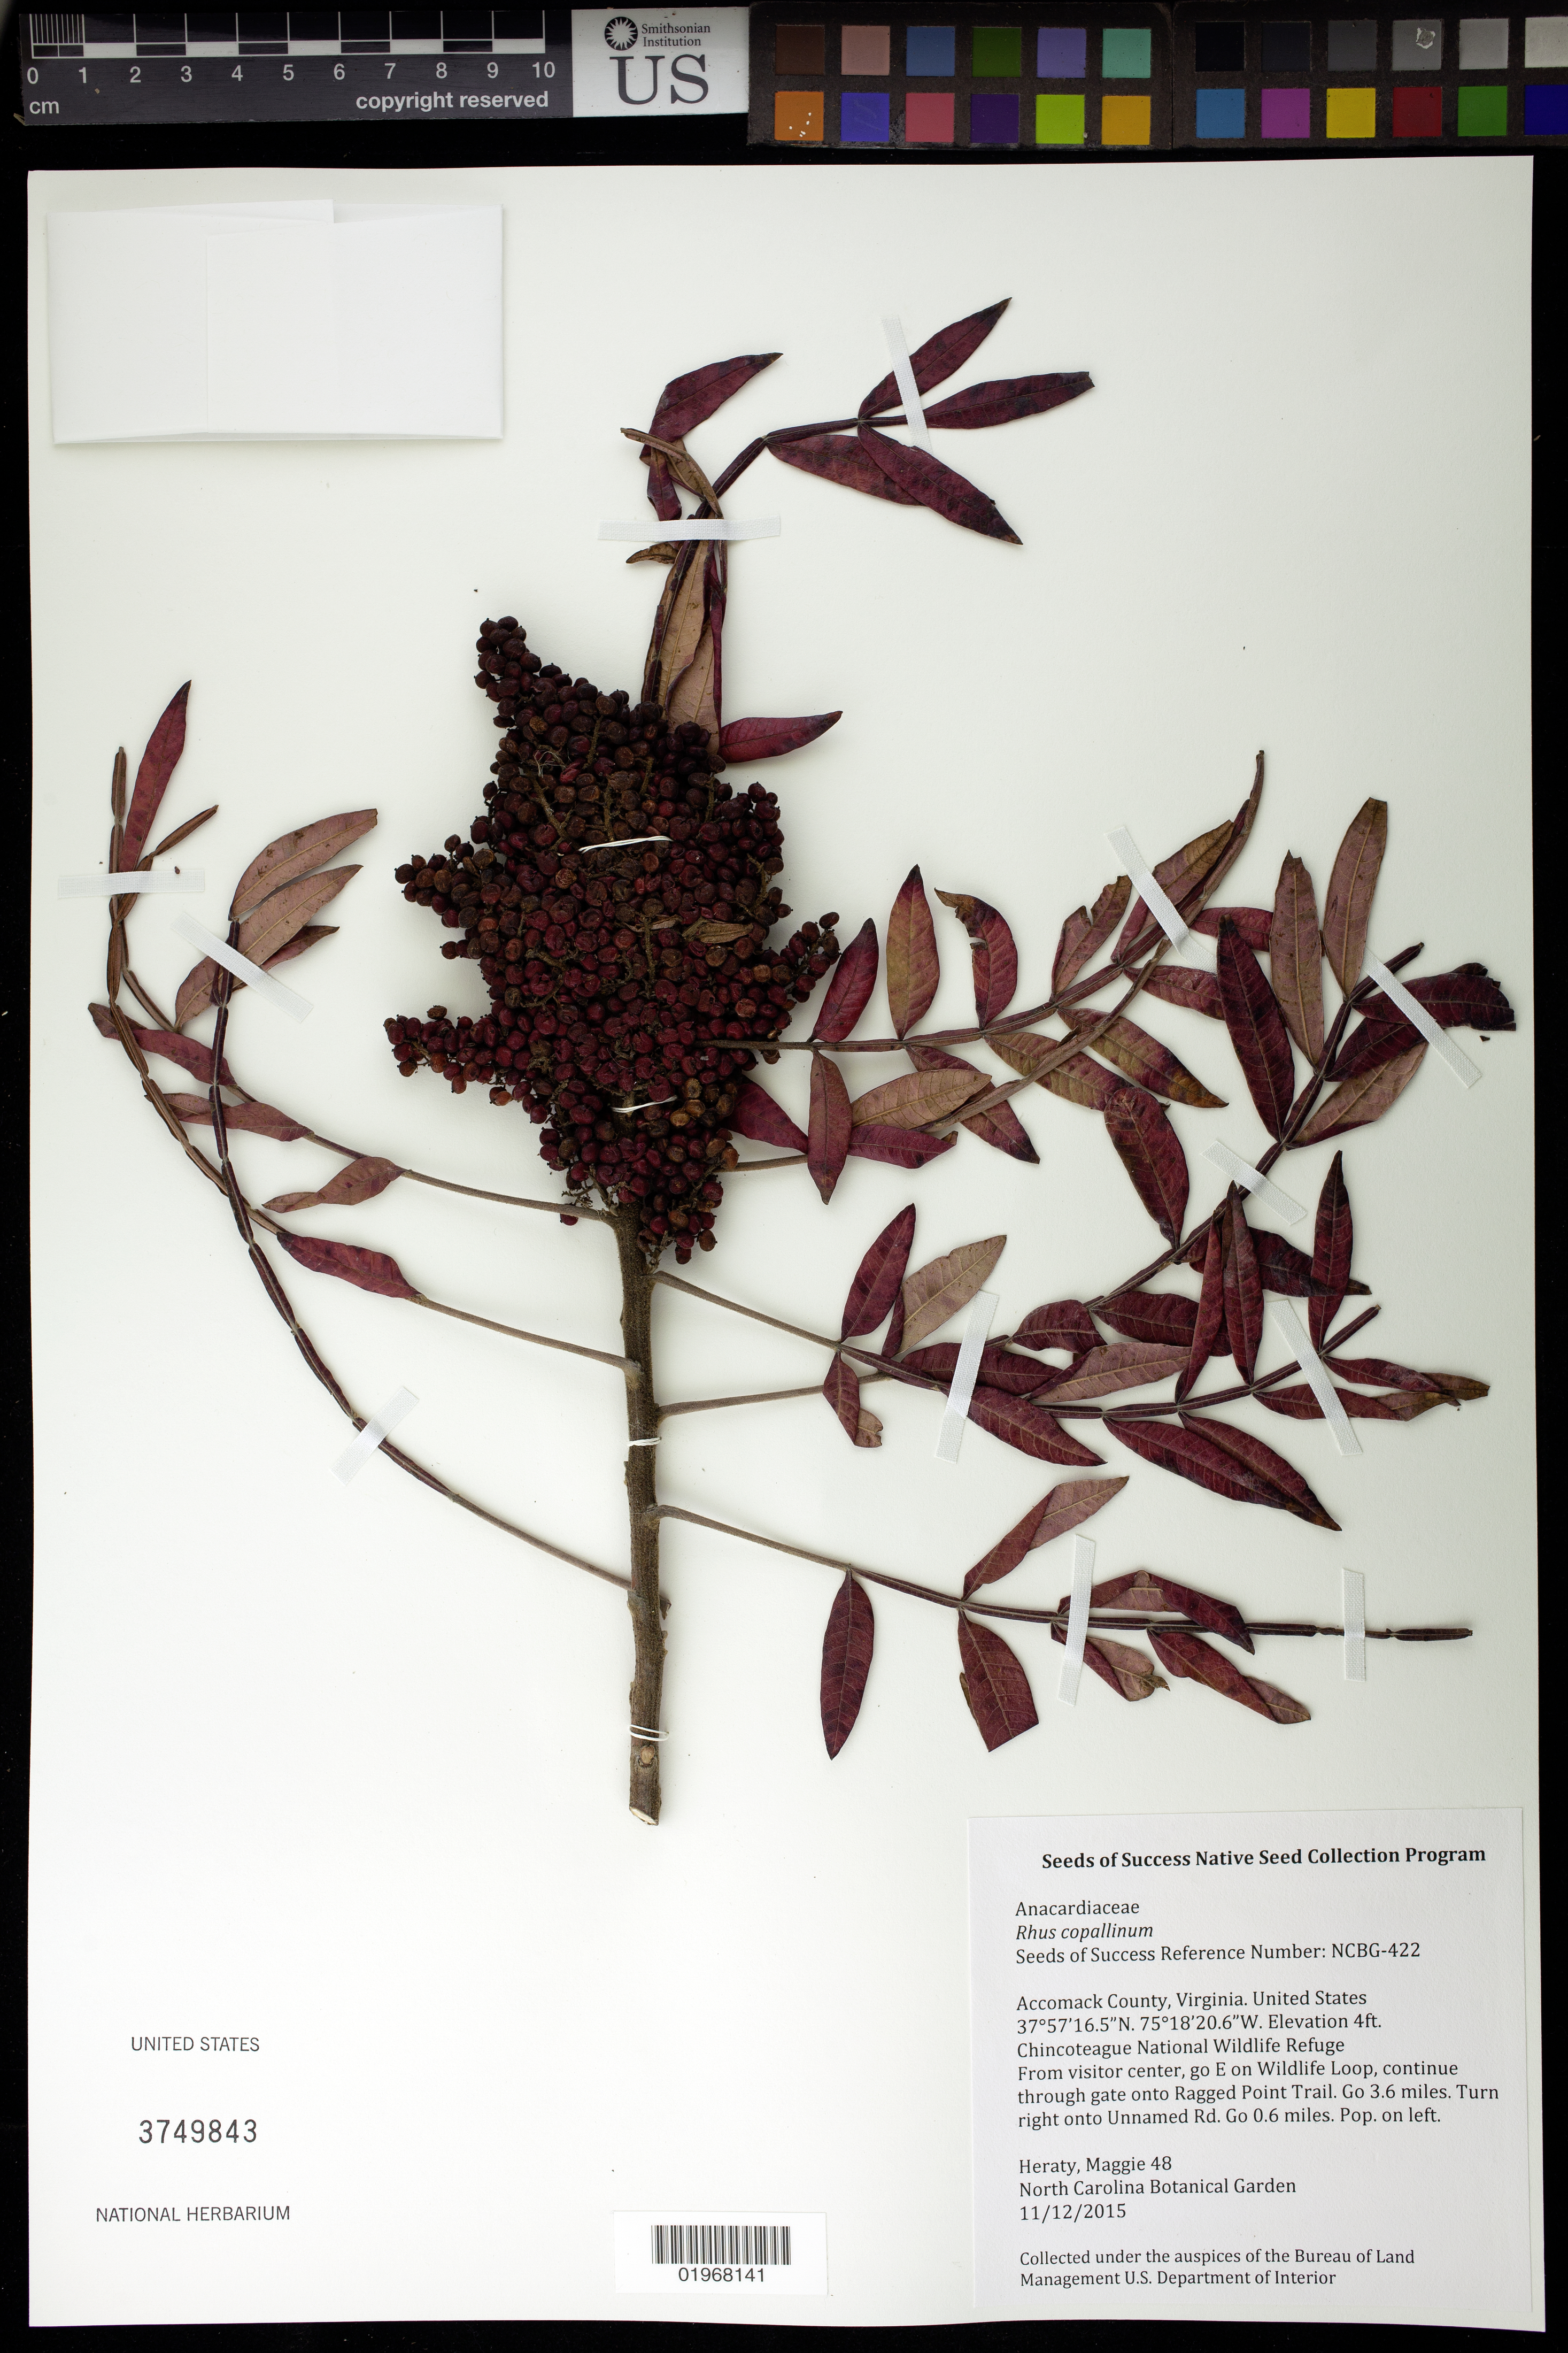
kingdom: Plantae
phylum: Tracheophyta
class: Magnoliopsida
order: Sapindales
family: Anacardiaceae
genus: Rhus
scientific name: Rhus copallinum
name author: L.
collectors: M. Heraty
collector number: NCBG-422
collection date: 2015-11-12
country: United States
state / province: Virginia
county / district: Accomack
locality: Chincoteague National Wildlife Refuge, Unnamed road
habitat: Meadow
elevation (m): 1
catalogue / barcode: US 3749843